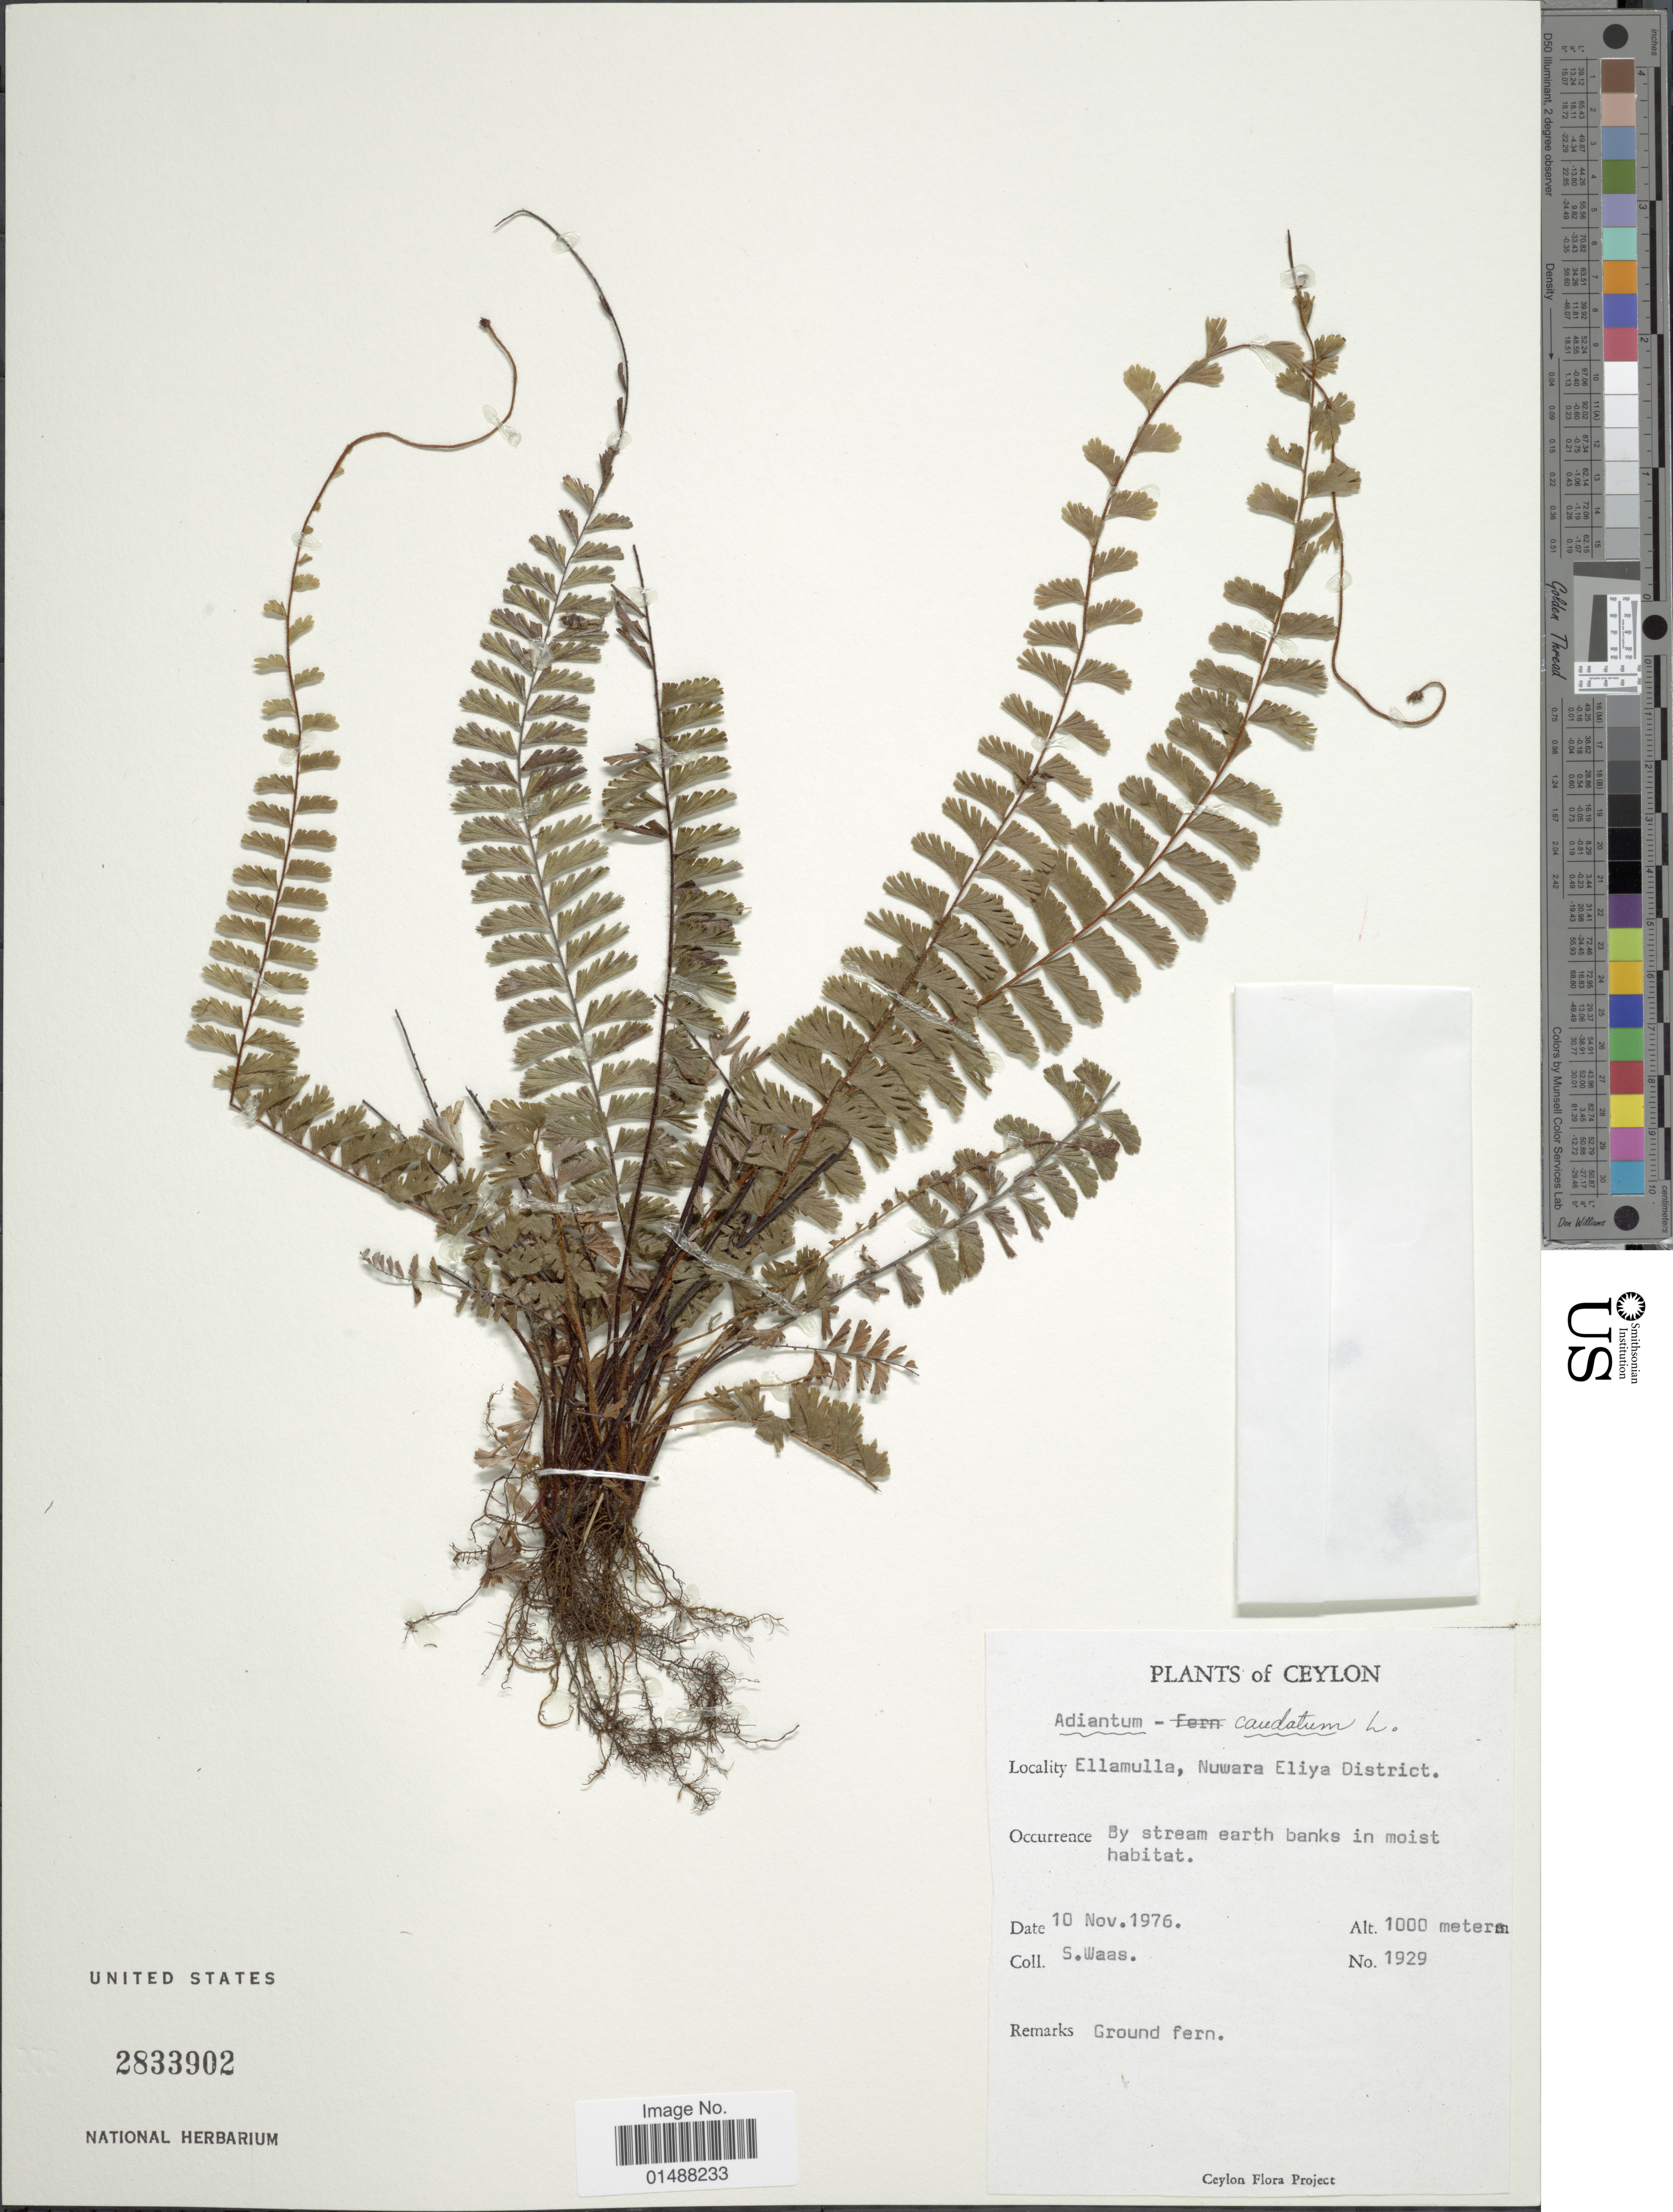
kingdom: Plantae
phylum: Tracheophyta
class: Polypodiopsida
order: Polypodiales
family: Pteridaceae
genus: Adiantum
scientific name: Adiantum caudatum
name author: L.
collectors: S. Waas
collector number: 1929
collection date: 1976-11-10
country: Sri Lanka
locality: Ellamulla, Nuwara Eliya District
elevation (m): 1000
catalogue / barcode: US 2833902